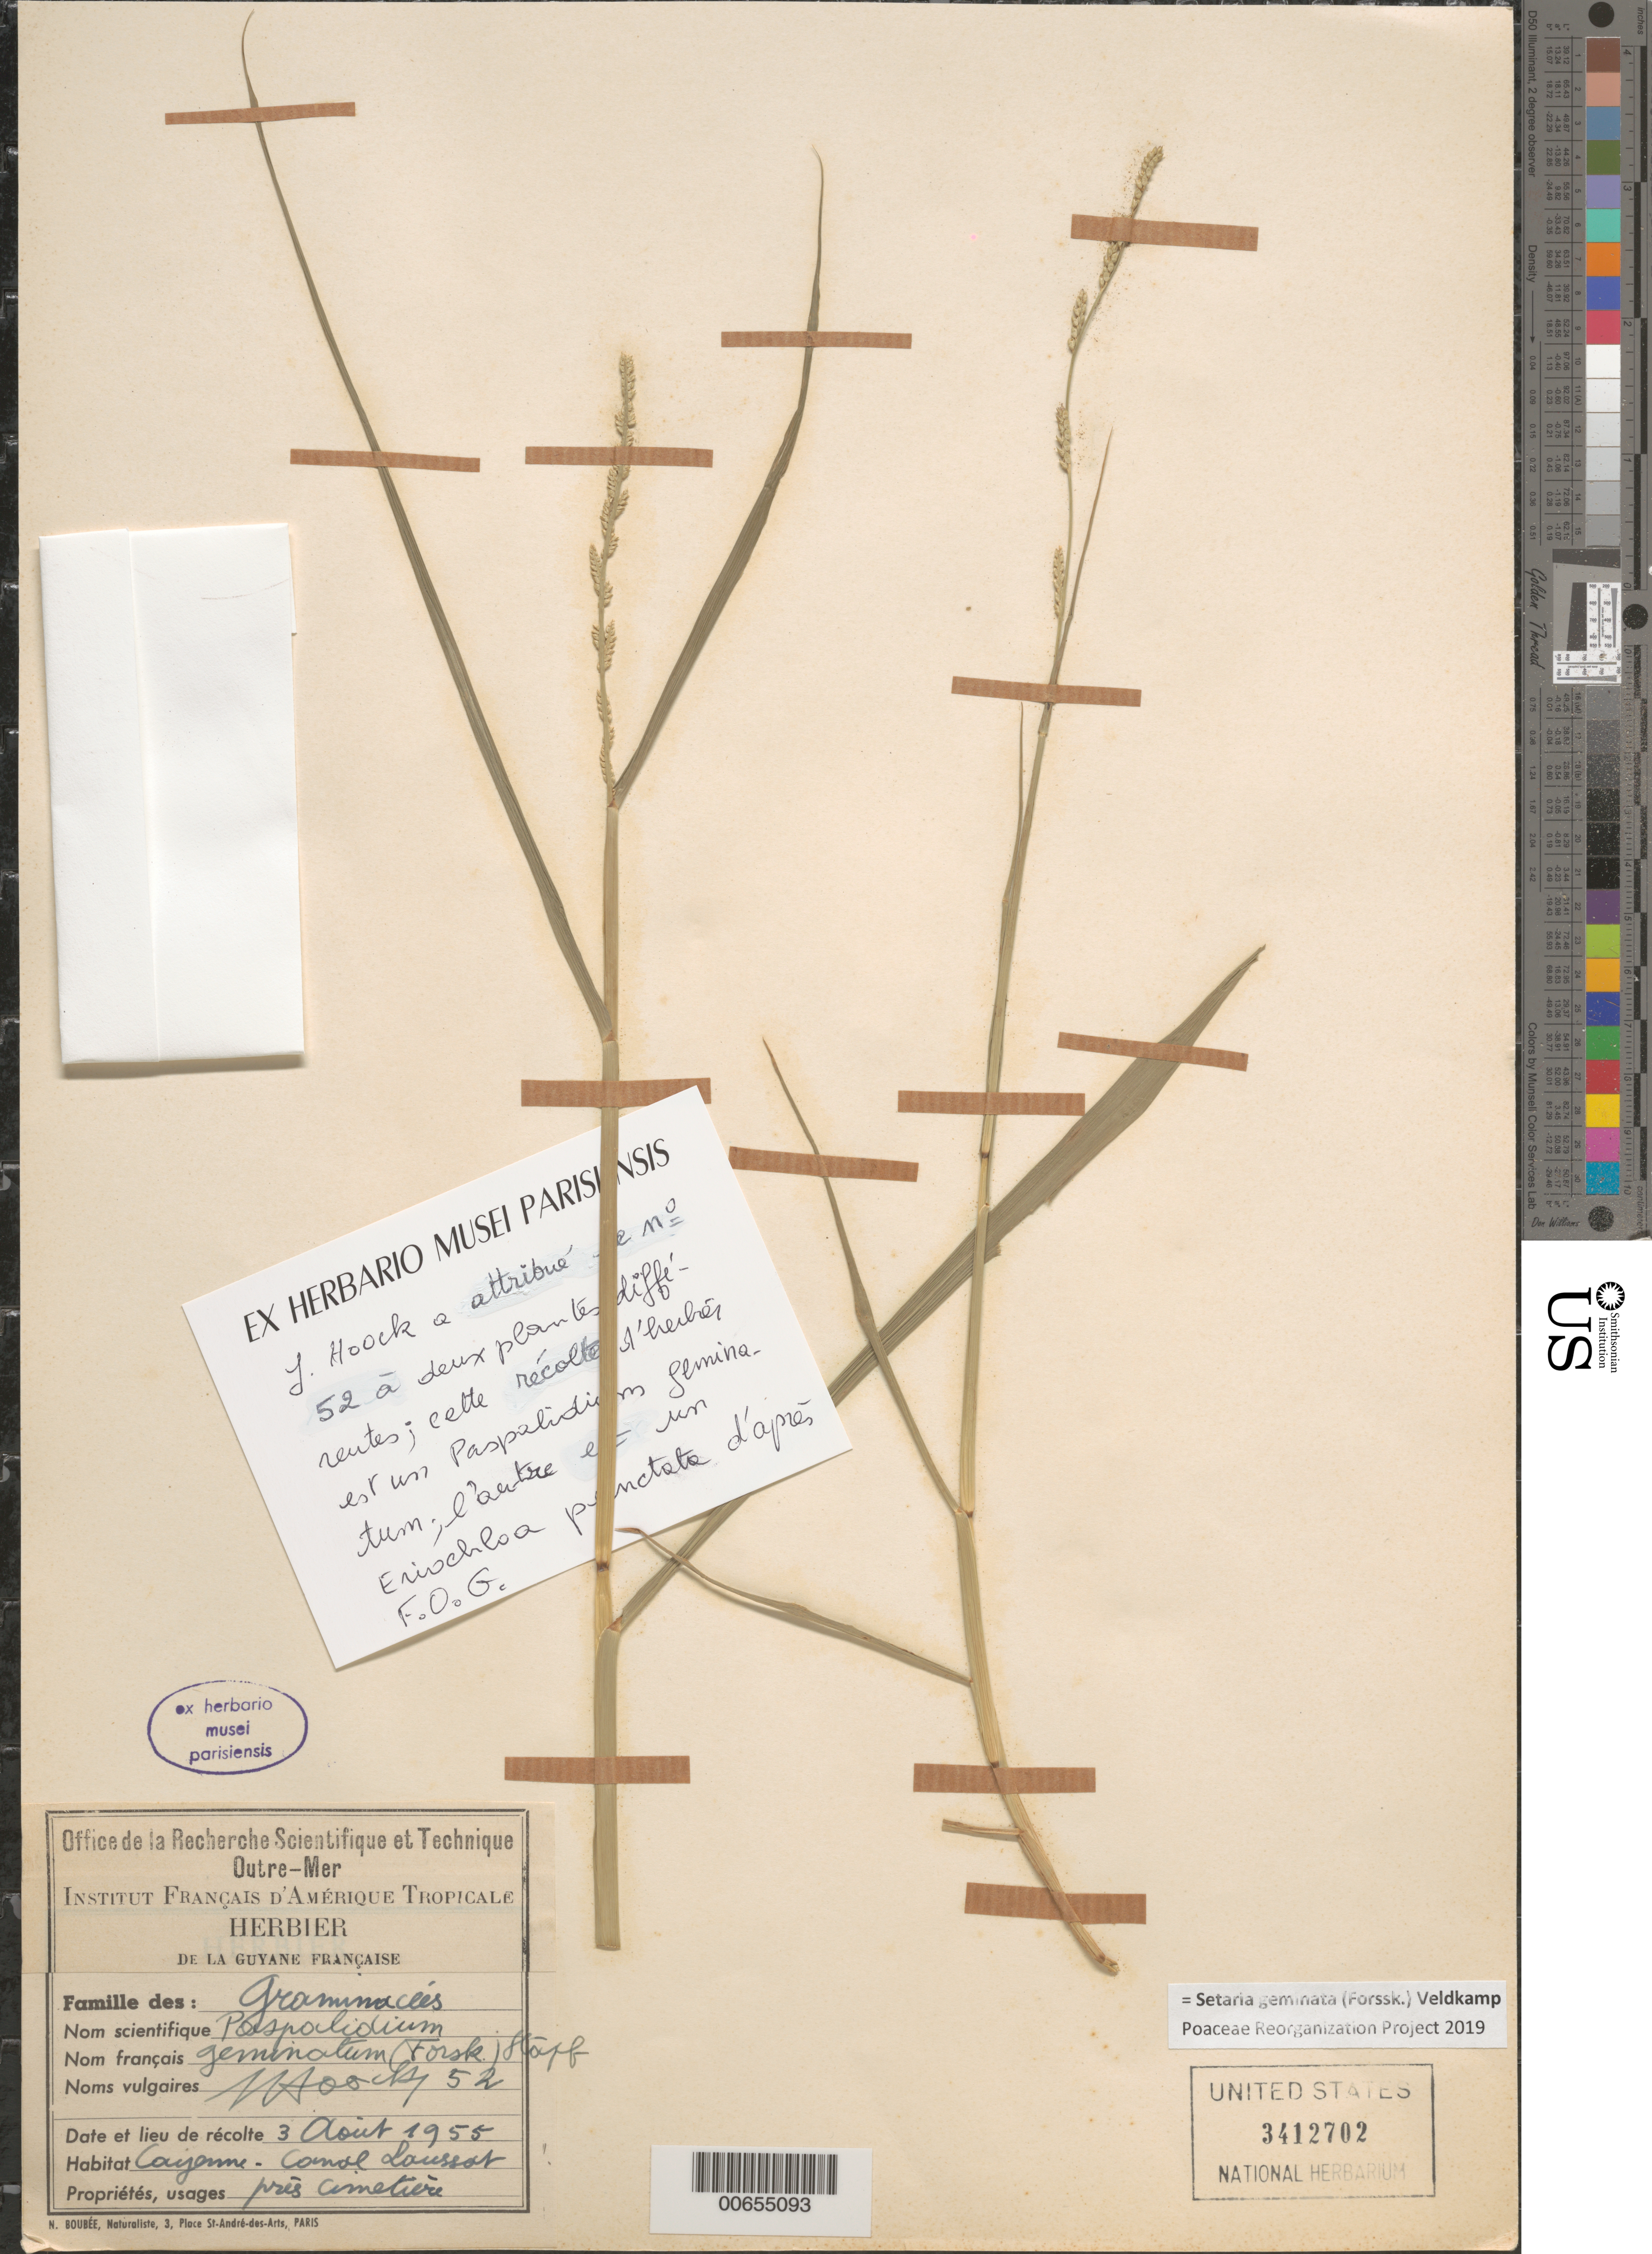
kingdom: Plantae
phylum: Tracheophyta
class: Liliopsida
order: Poales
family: Poaceae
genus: Setaria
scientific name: Setaria geminata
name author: (Forssk.) Veldkamp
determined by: Poaceae Reorganization Project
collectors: J. Hoock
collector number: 52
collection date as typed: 3-Aug-55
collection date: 1955-08-03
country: French Guiana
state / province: Cayenne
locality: Cayenne, Canal Laussat, prés Cimetiere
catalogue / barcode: US 3412702